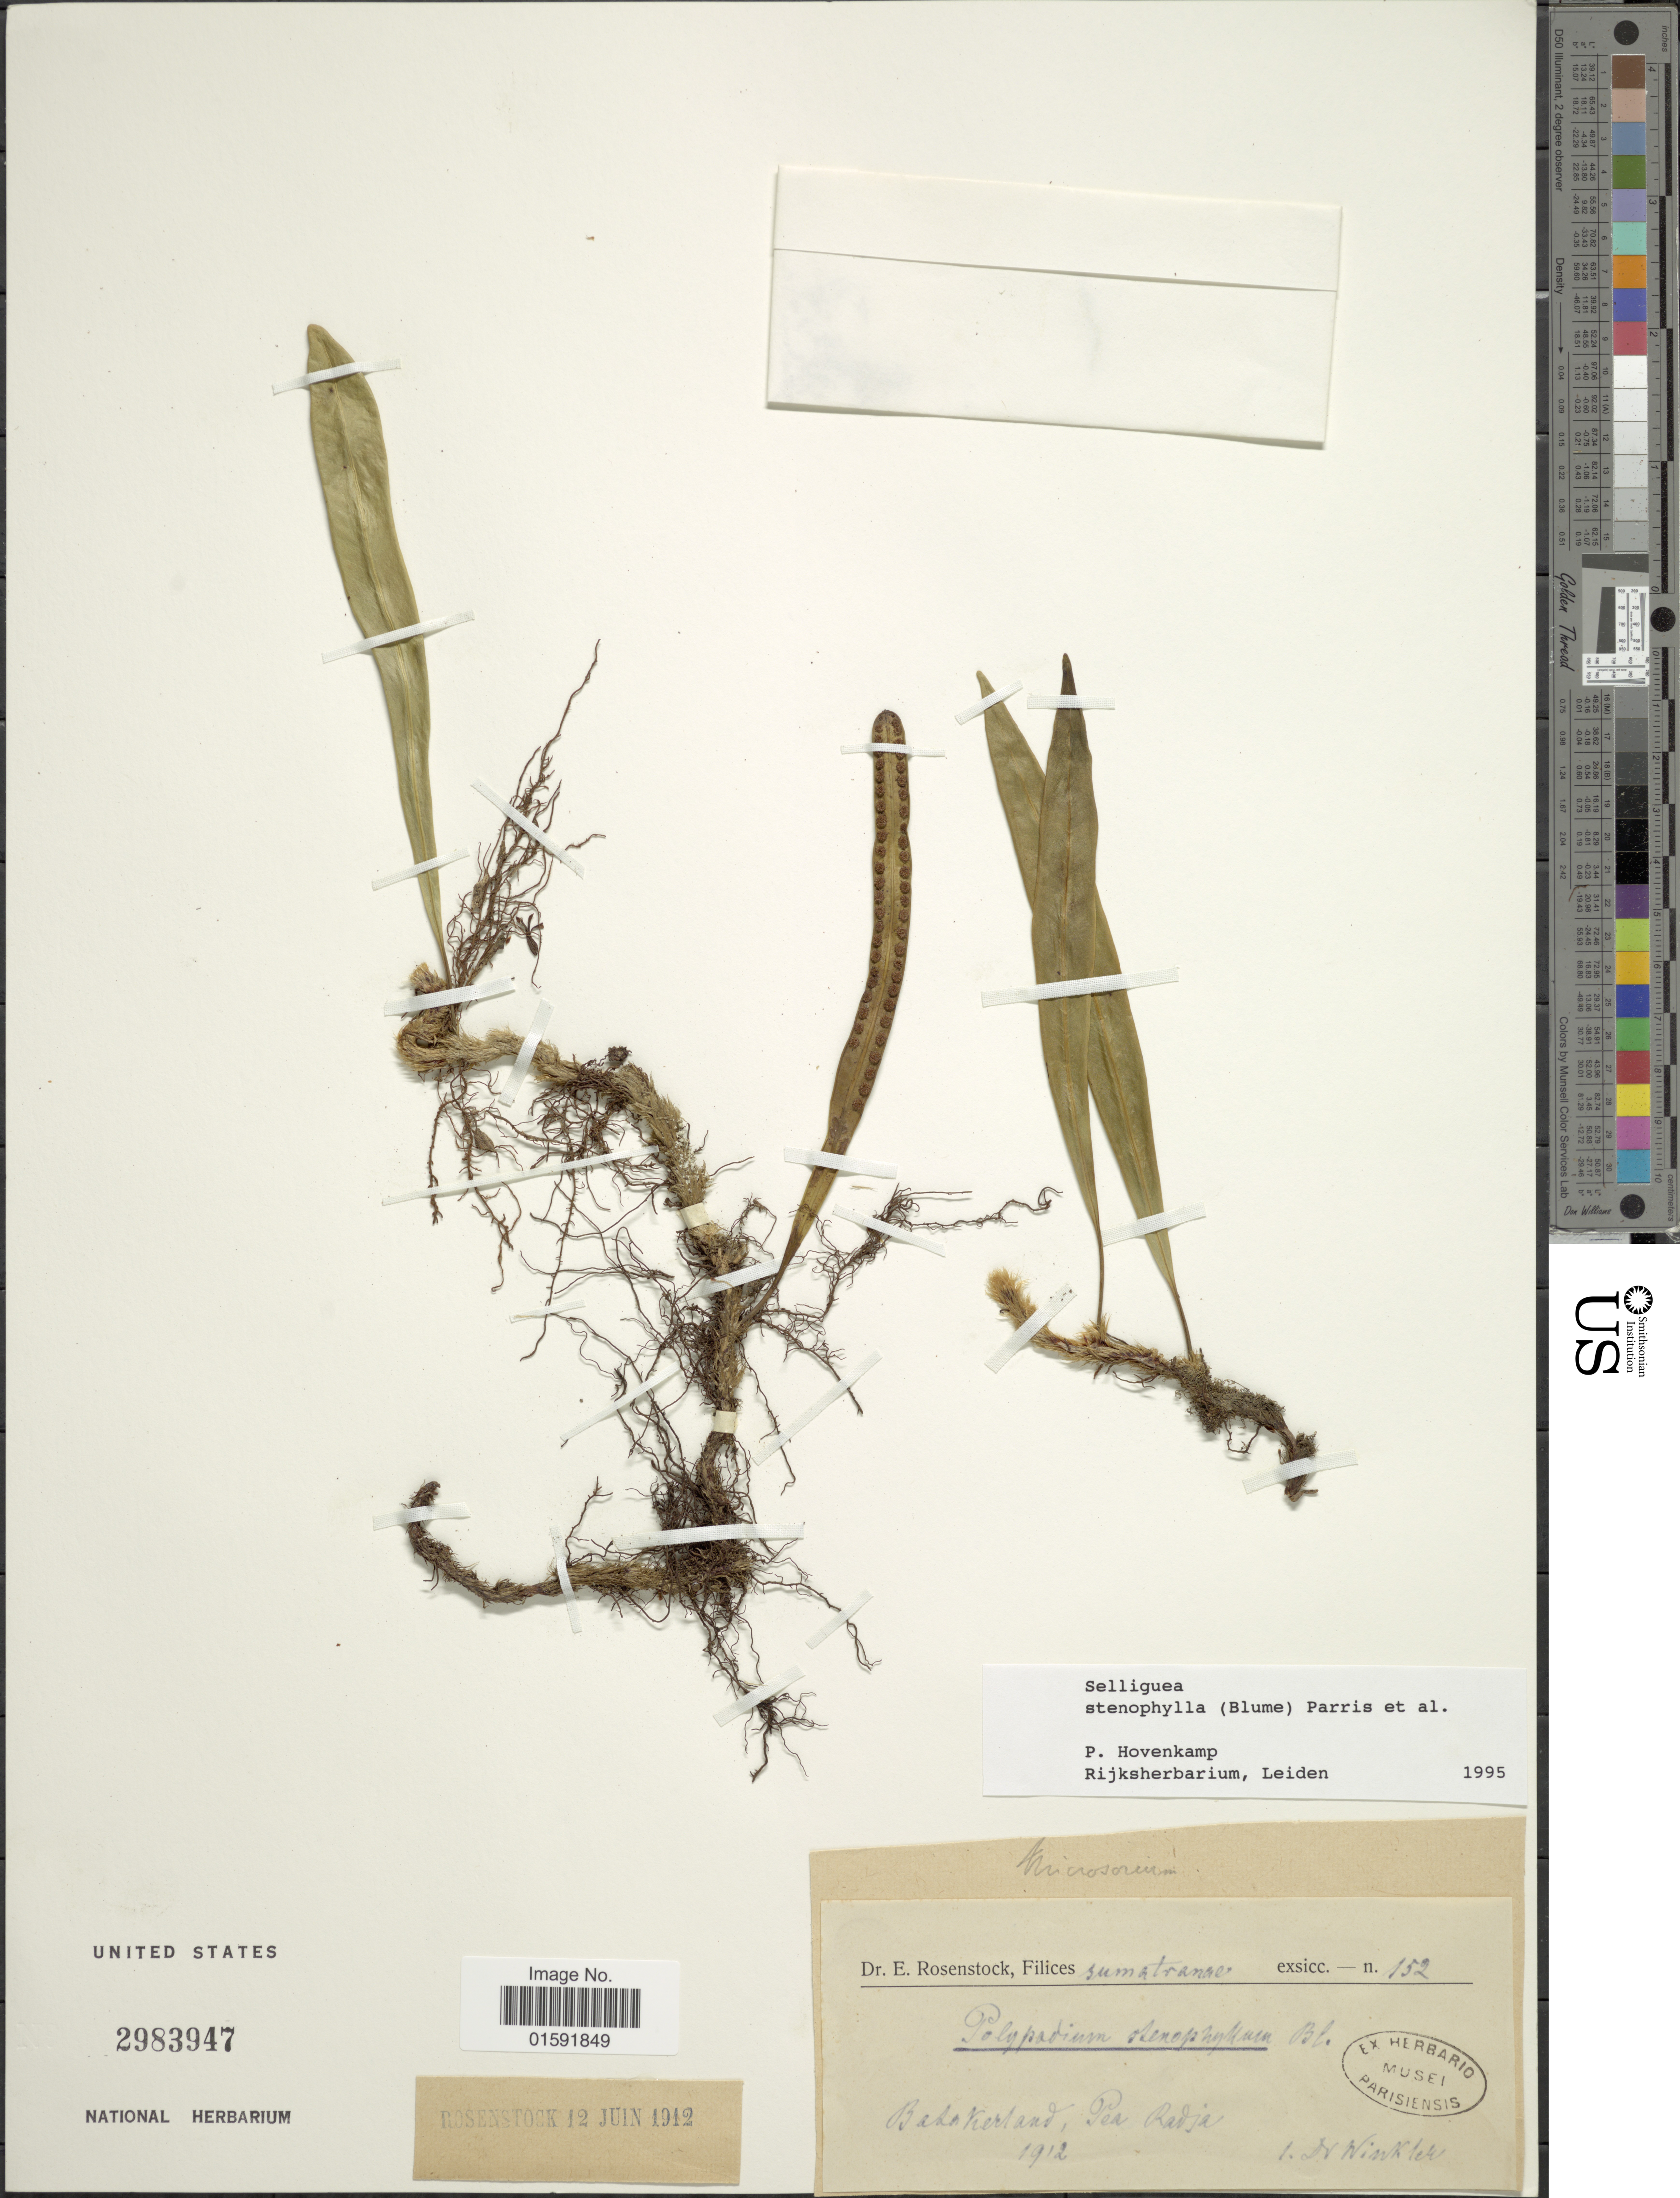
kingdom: Plantae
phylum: Tracheophyta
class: Polypodiopsida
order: Polypodiales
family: Polypodiaceae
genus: Selliguea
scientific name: Selliguea stenophylla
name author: (Blume)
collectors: H. Winkler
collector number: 152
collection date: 1912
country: Indonesia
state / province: Sumatra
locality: Batakerland, Pea Radja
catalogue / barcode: US 2983947